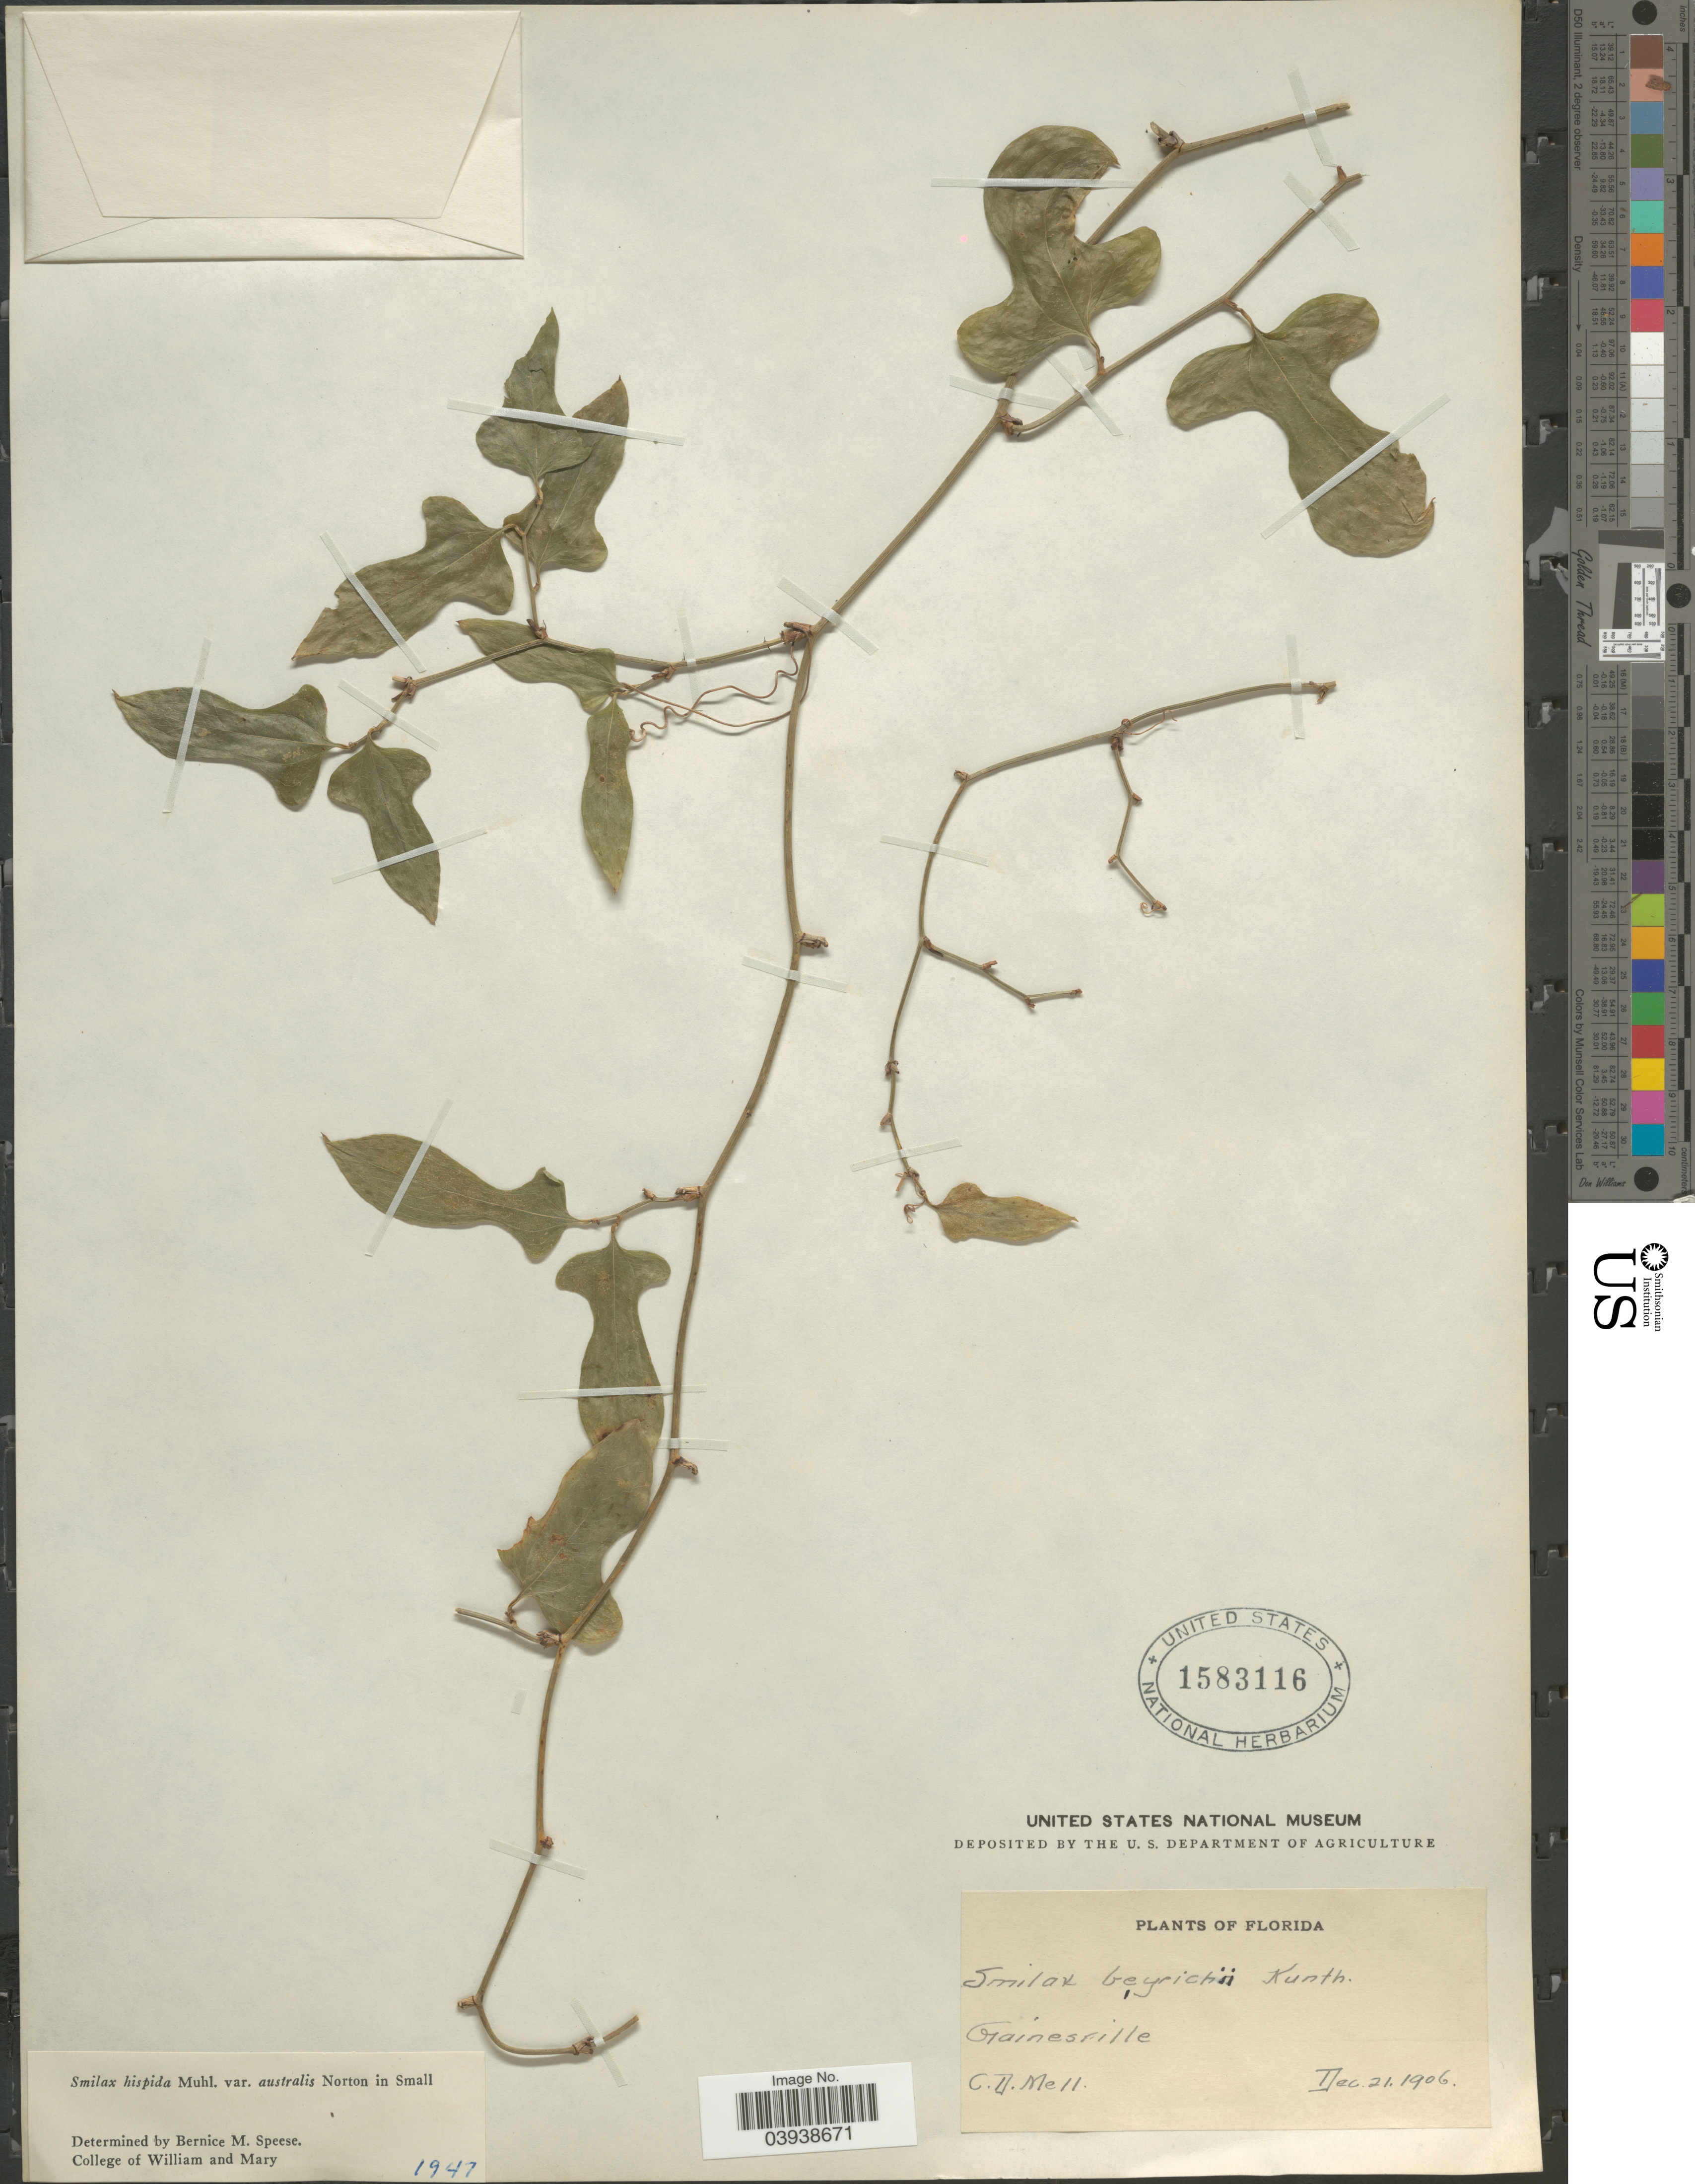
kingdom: Plantae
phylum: Tracheophyta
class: Liliopsida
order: Liliales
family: Smilacaceae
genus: Smilax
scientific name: Smilax hispida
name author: Raf.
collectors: C. D. Mell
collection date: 1906-12-21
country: United States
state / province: Florida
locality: Gainesville.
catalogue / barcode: US 1583116